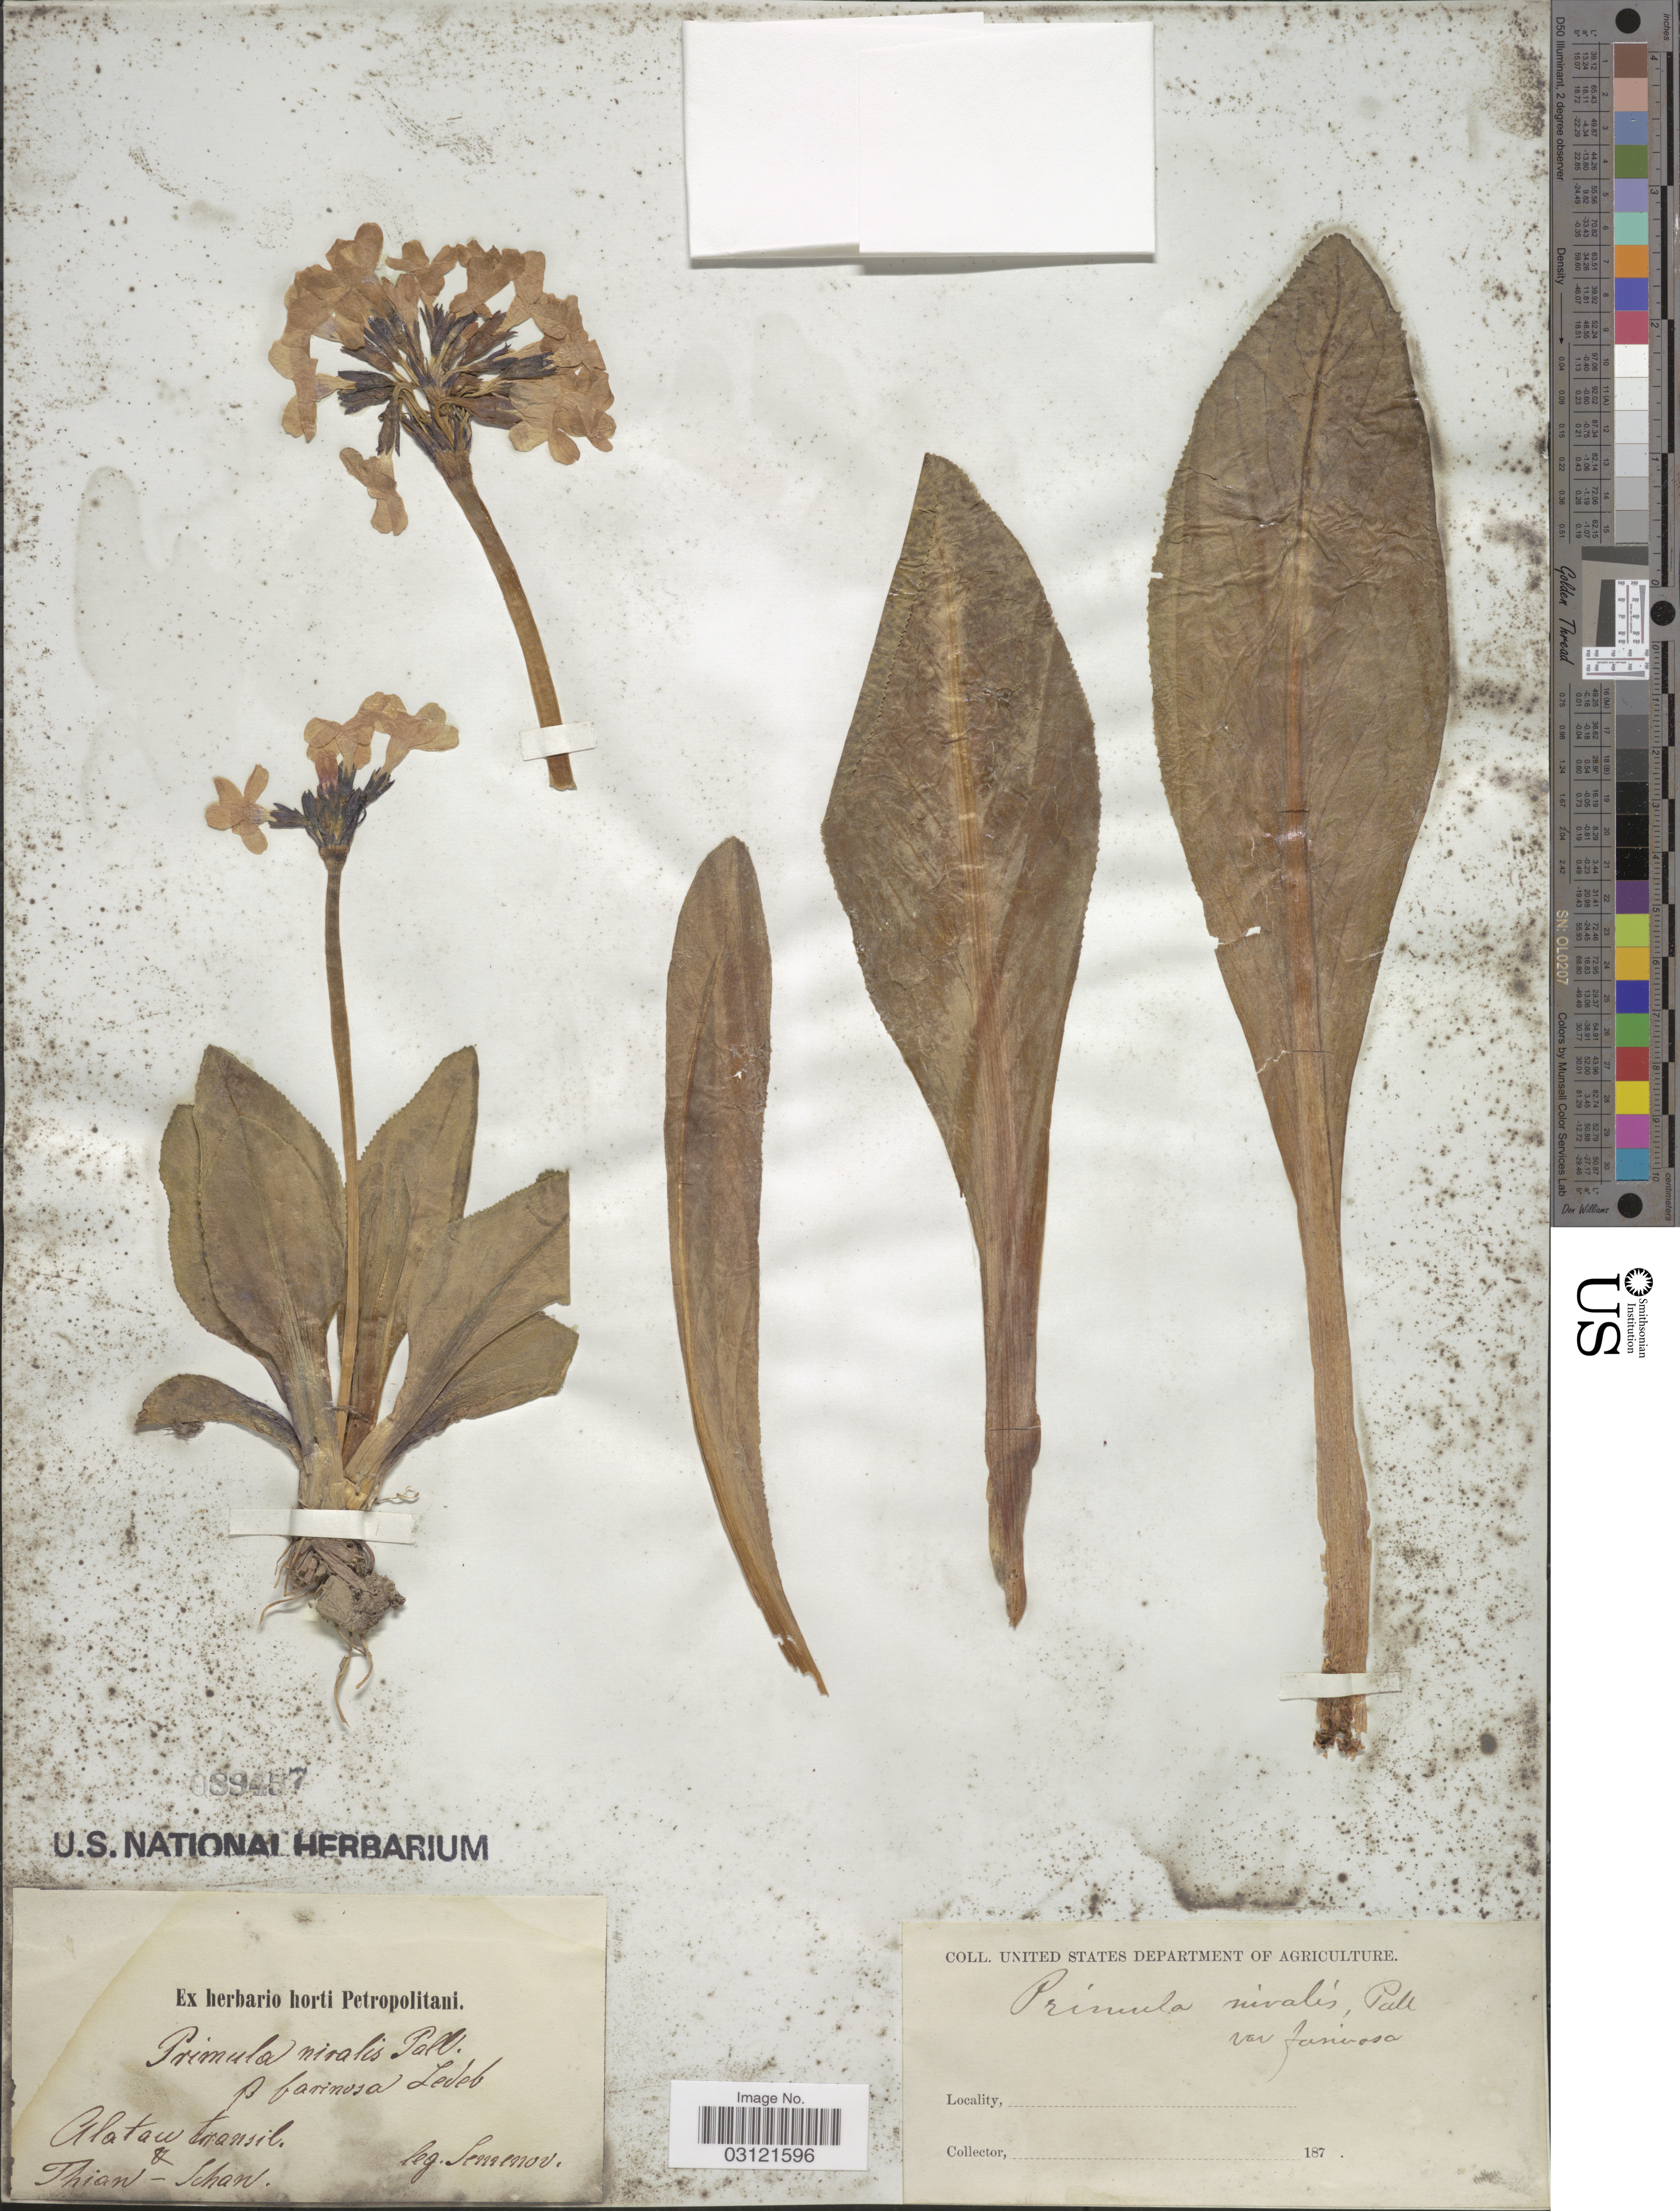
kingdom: Plantae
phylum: Tracheophyta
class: Magnoliopsida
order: Ericales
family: Primulaceae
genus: Primula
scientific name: Primula nivalis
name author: Pall.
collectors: -- Semenov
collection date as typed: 187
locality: Alatau transil, Thian-Schan.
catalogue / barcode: US 89487